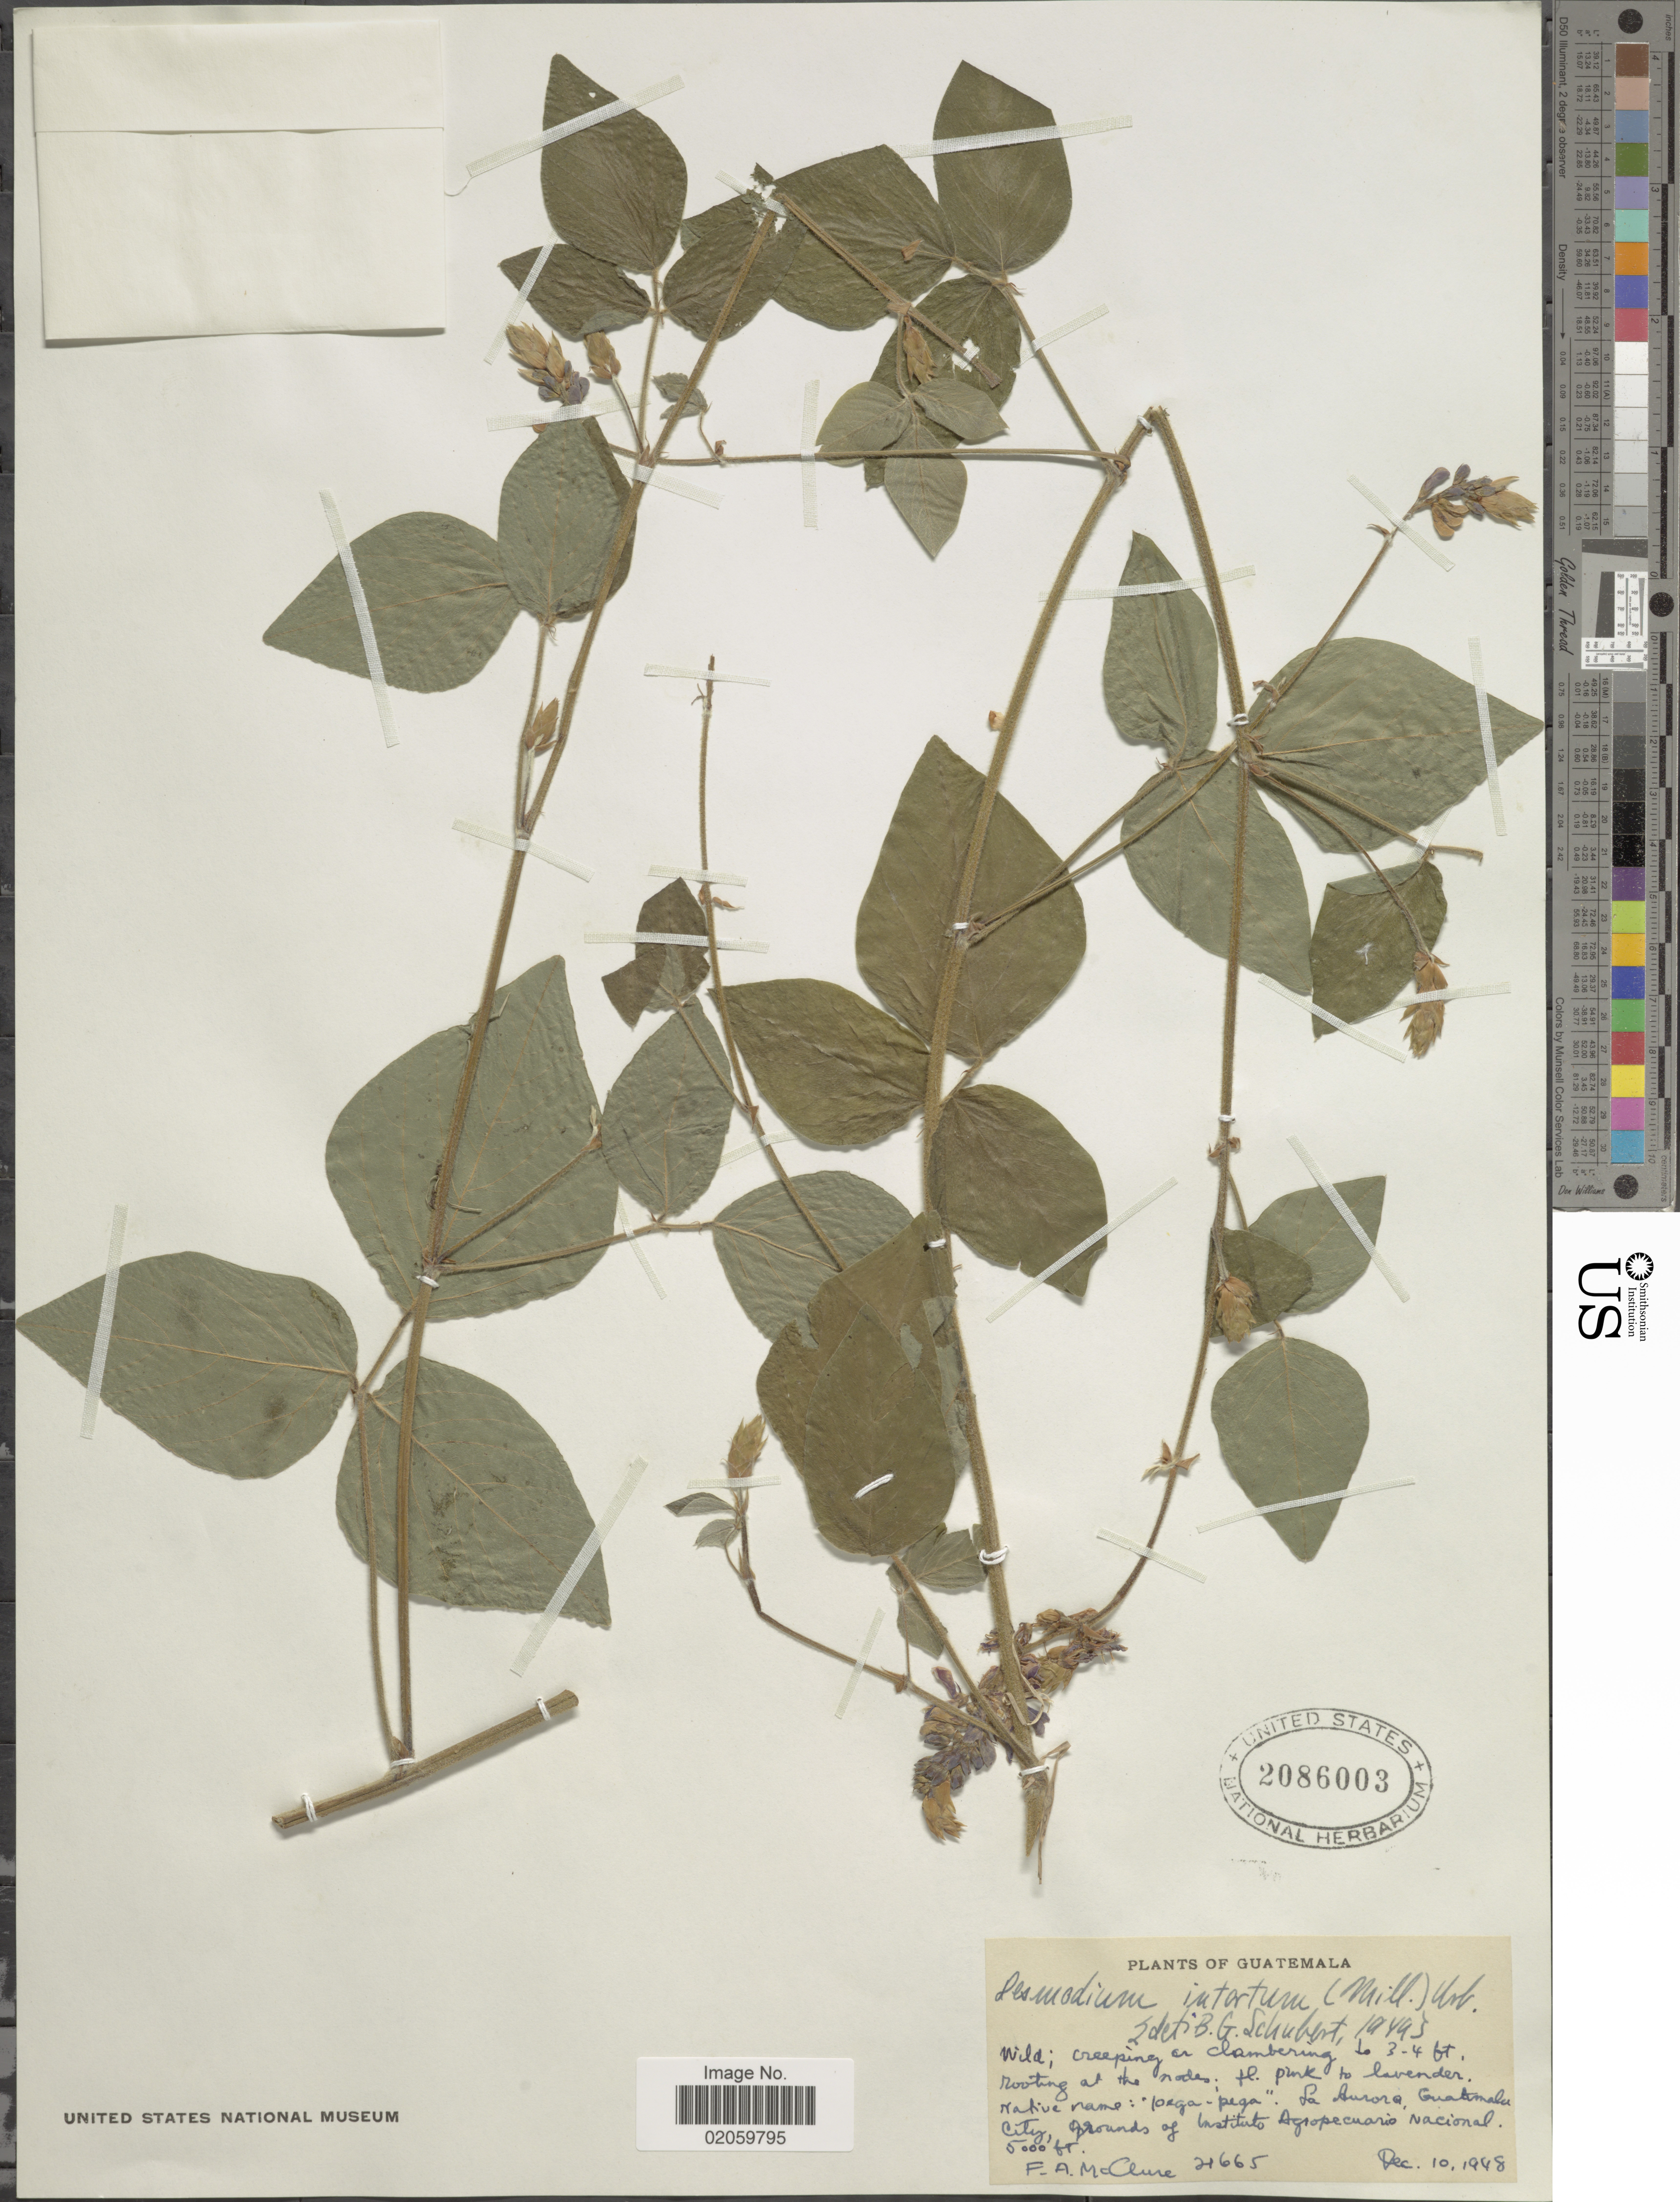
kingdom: Plantae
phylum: Tracheophyta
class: Magnoliopsida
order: Fabales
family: Fabaceae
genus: Desmodium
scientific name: Desmodium intortum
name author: (Mill.) Urb.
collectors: F. A. McClure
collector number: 21665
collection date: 1948-12-10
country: Guatemala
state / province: Guatemala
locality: La Aurora, grounds of Instituto Agropecuario Nacional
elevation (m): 1524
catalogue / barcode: US 2086003